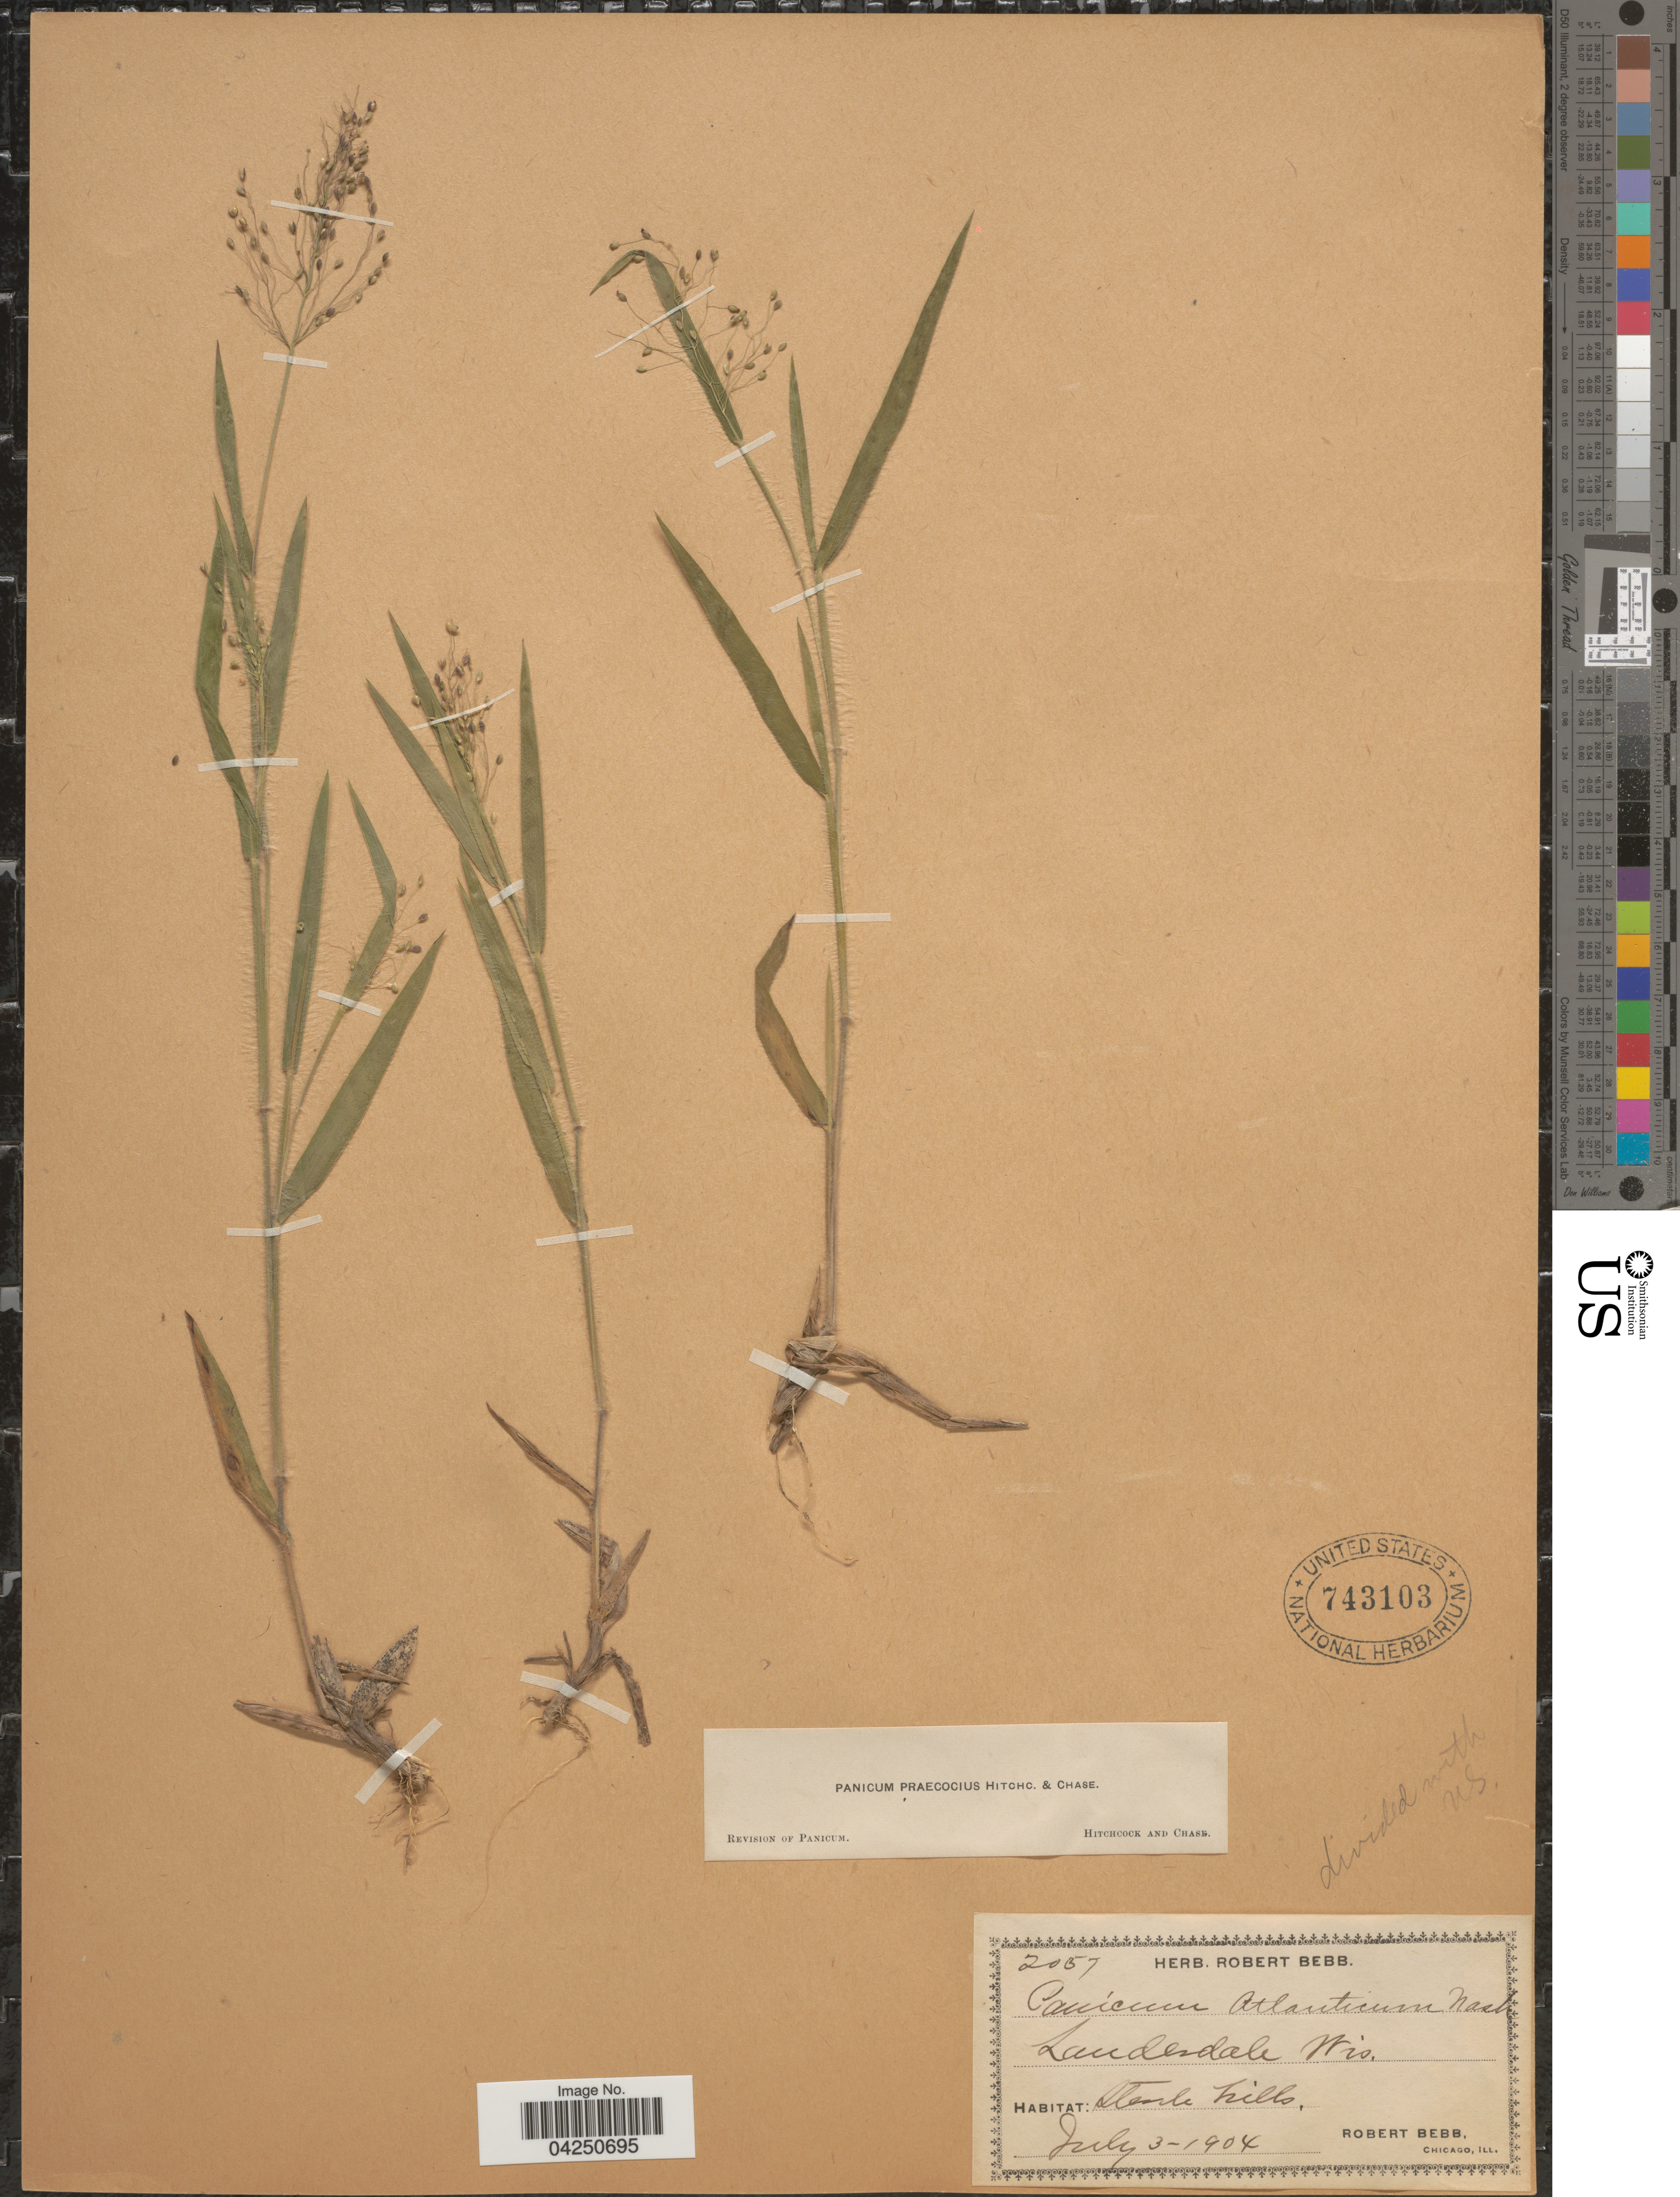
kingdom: Plantae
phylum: Tracheophyta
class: Liliopsida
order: Poales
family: Poaceae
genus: Dichanthelium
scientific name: Dichanthelium acuminatum var. acuminatum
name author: (Sw.) Gould & C.A. Clark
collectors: R. Bebb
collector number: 2057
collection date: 1904-07-03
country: United States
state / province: Wisconsin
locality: Lauderdale. Stanley hills.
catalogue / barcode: US 743103